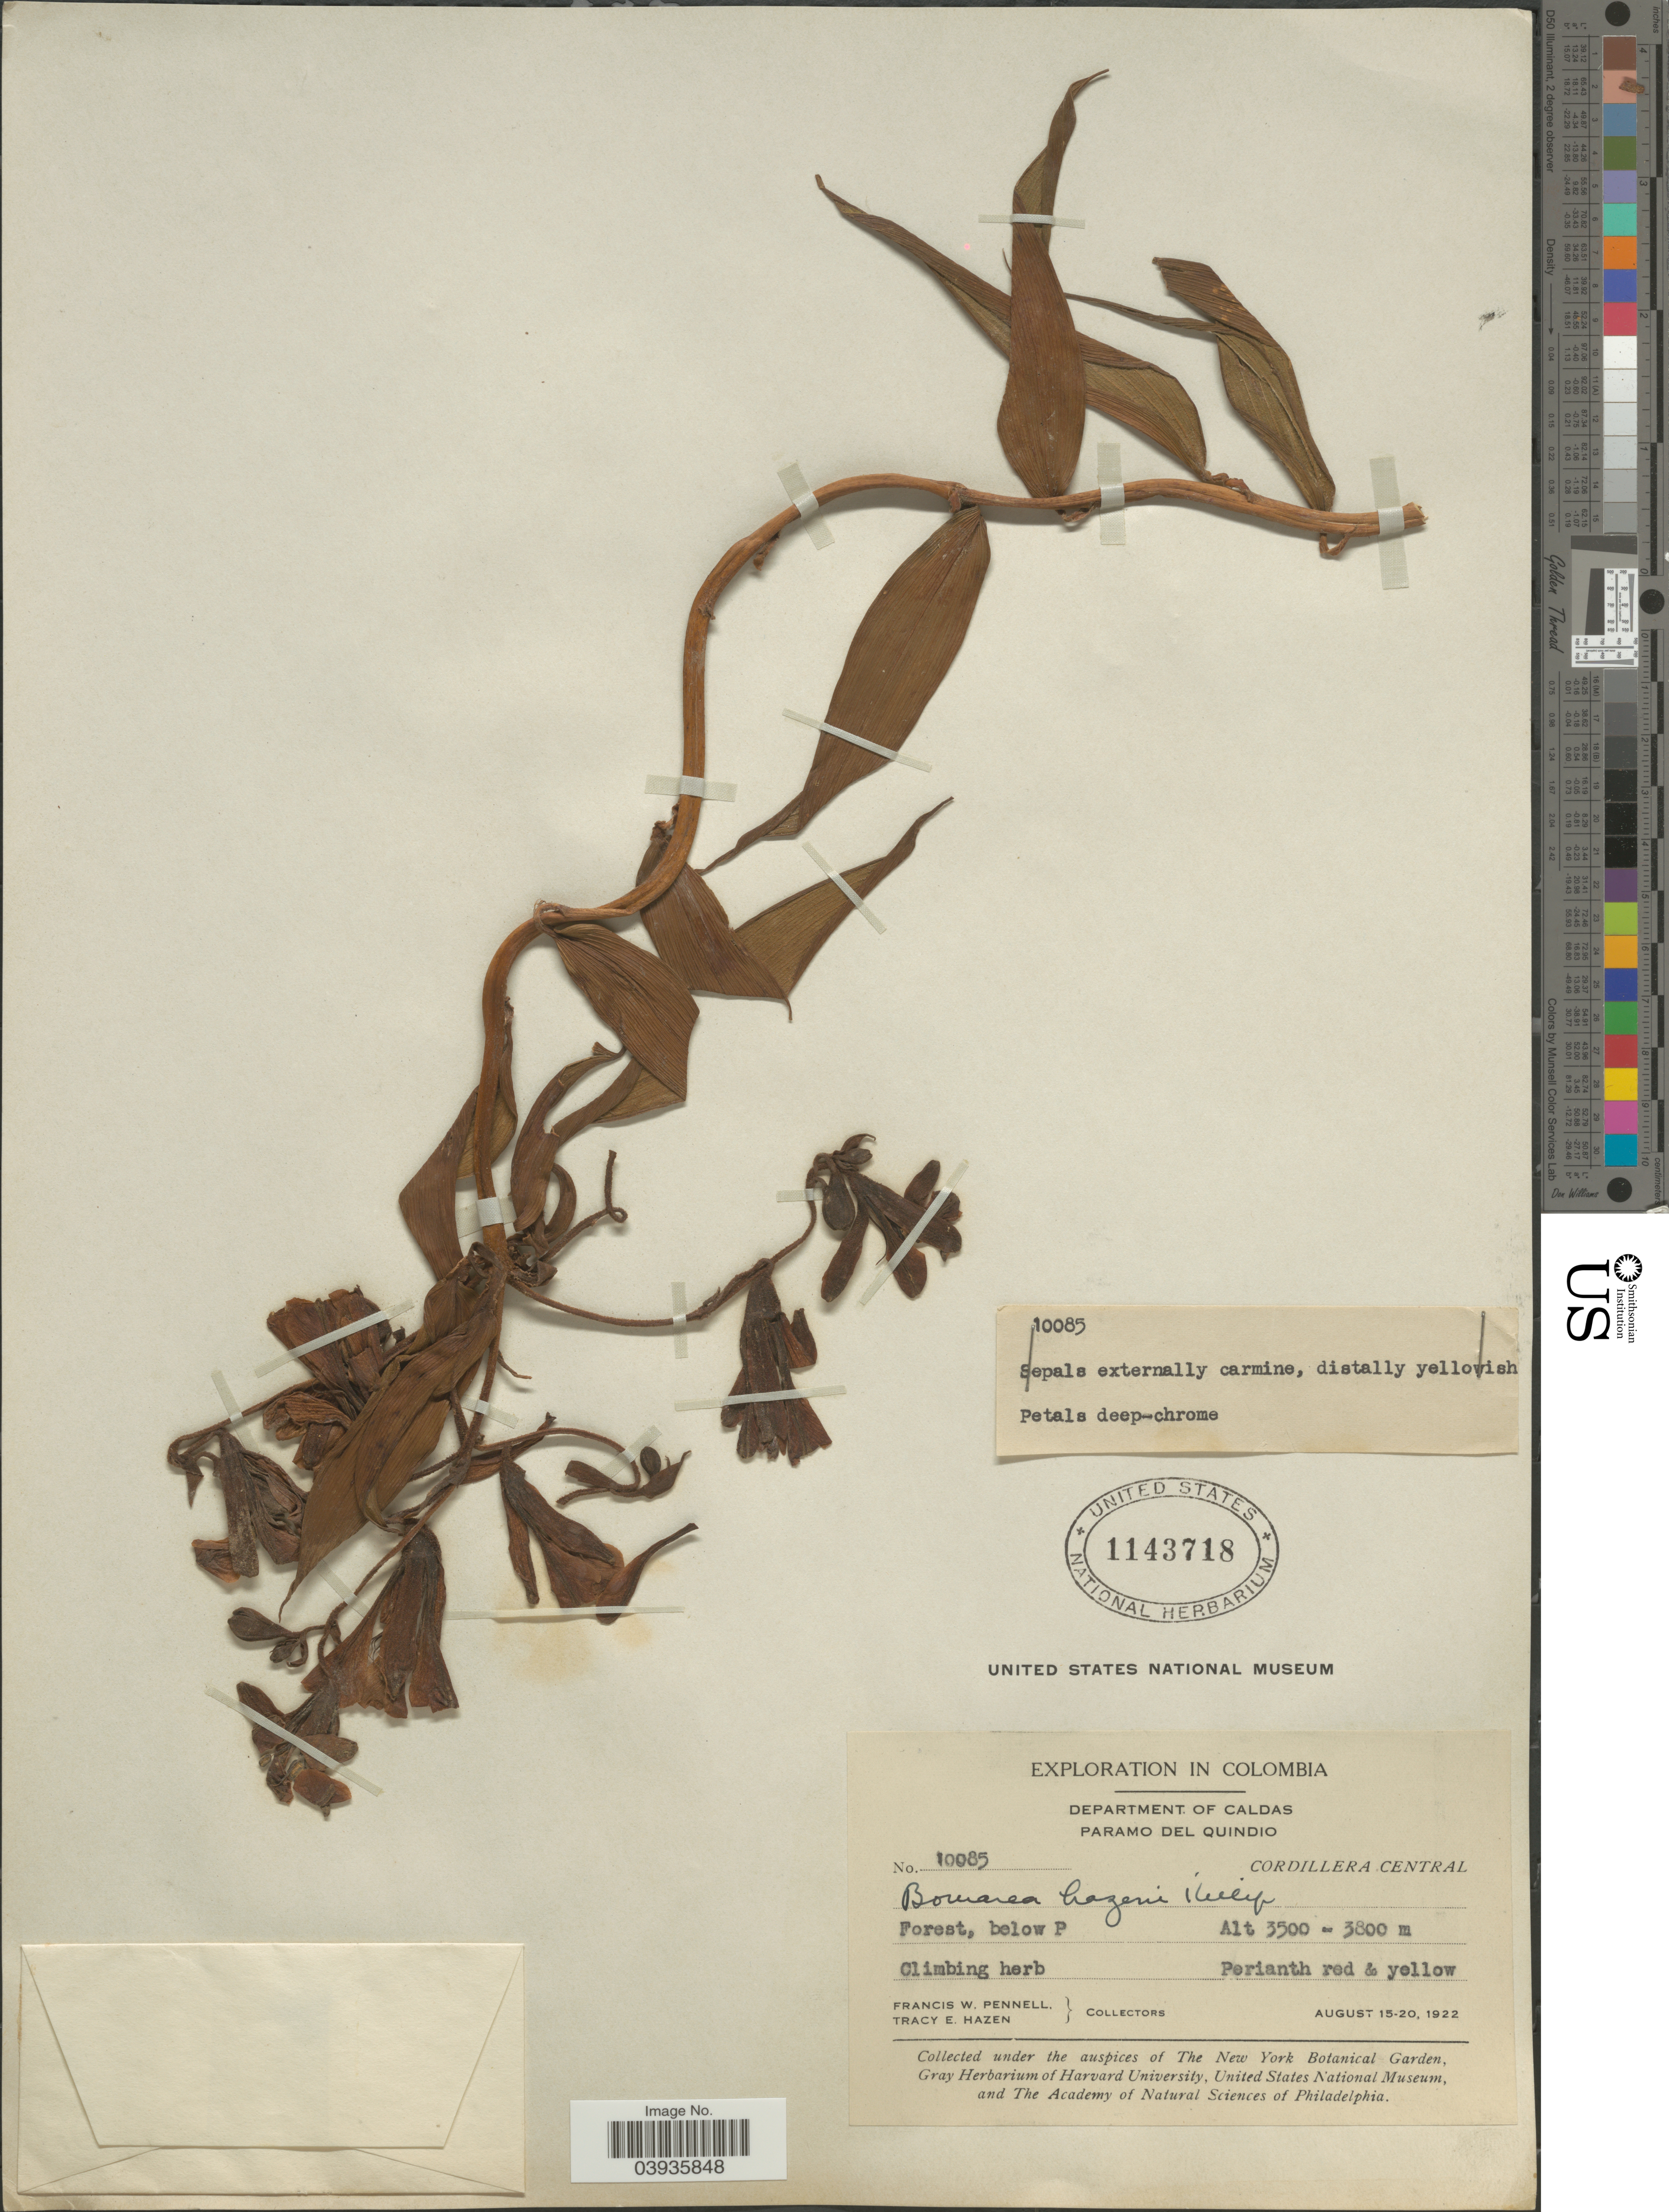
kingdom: Plantae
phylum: Tracheophyta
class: Liliopsida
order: Liliales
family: Alstroemeriaceae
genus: Bomarea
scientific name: Bomarea hazenii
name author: Killip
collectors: F. W. Pennell & T. E. Hazen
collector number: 10085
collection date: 1922-08-15/1922-08-20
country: Colombia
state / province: Caldas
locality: Department of Caldas. Paramo del Quindio. Cordillera Central.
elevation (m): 3500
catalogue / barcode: US 1143718